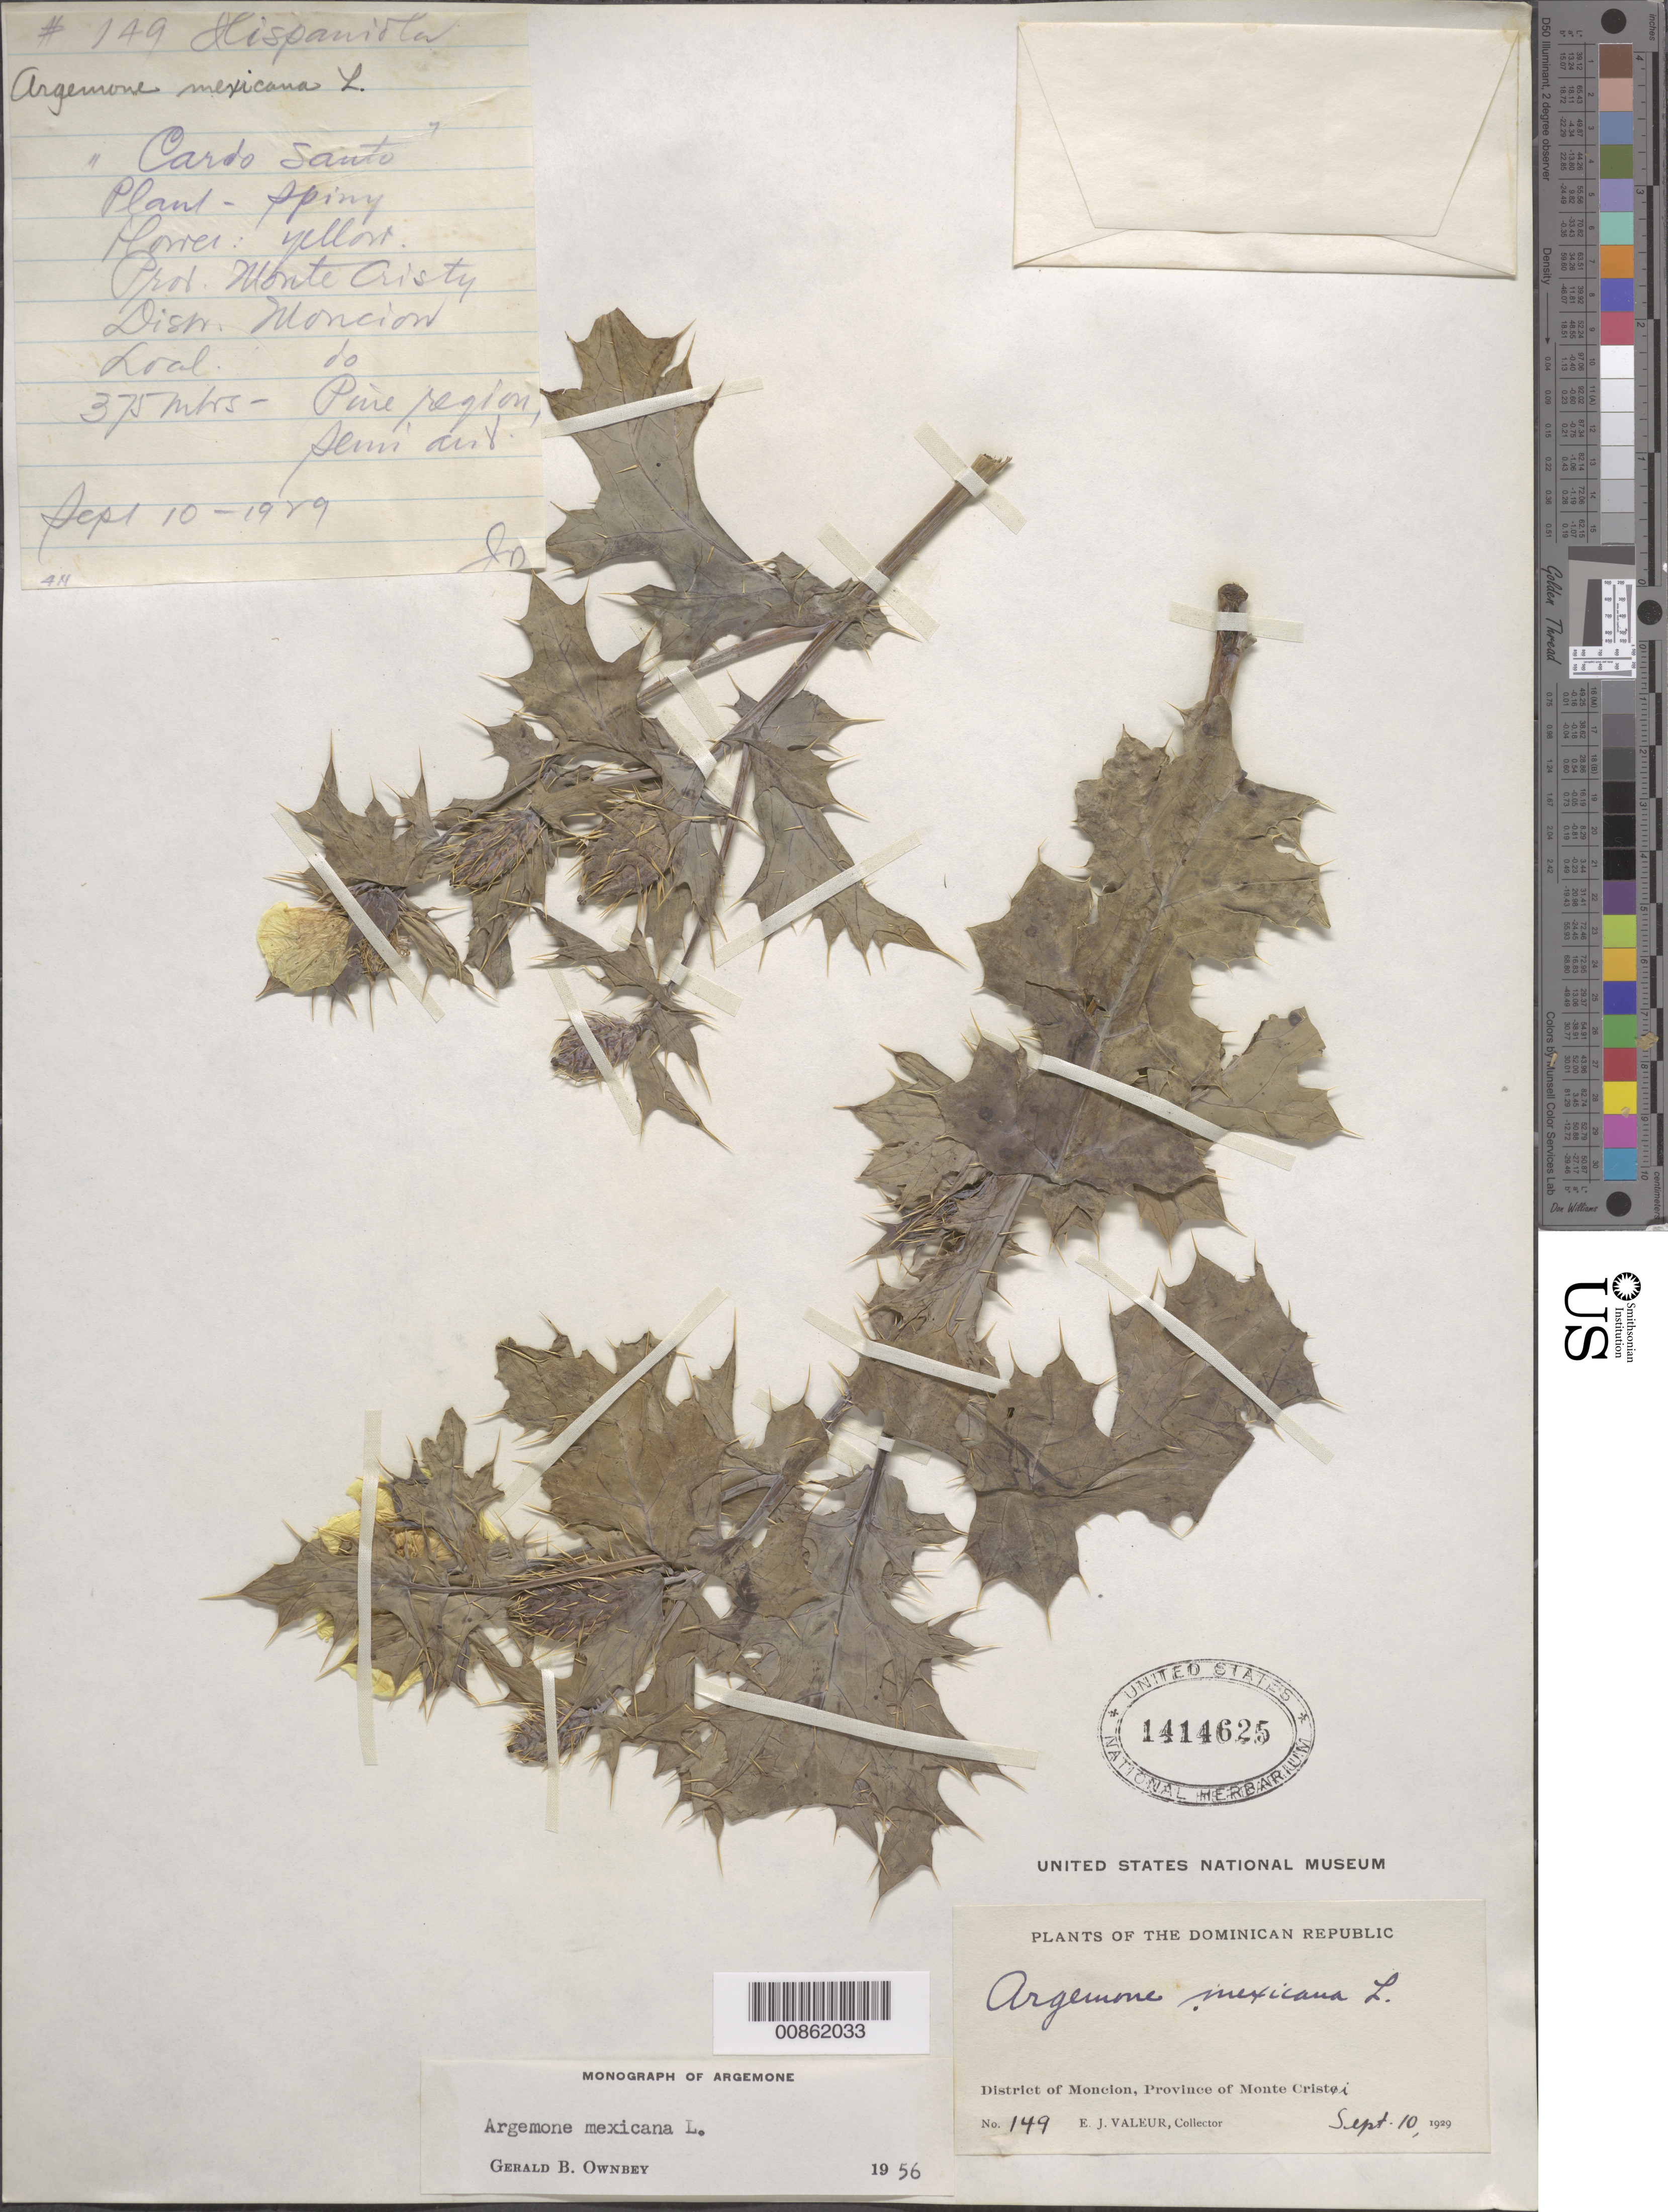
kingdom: Plantae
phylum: Tracheophyta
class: Magnoliopsida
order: Ranunculales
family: Papaveraceae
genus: Argemone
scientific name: Argemone mexicana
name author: L.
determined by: Ownbey, G. B.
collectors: E. Valeur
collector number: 149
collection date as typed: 10 Sep 1929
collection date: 1929-09-10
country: Dominican Republic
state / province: Monte Cristi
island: Hispaniola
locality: District of Monción.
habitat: Pine region, semi arid.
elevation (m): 375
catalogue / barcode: US 1414625